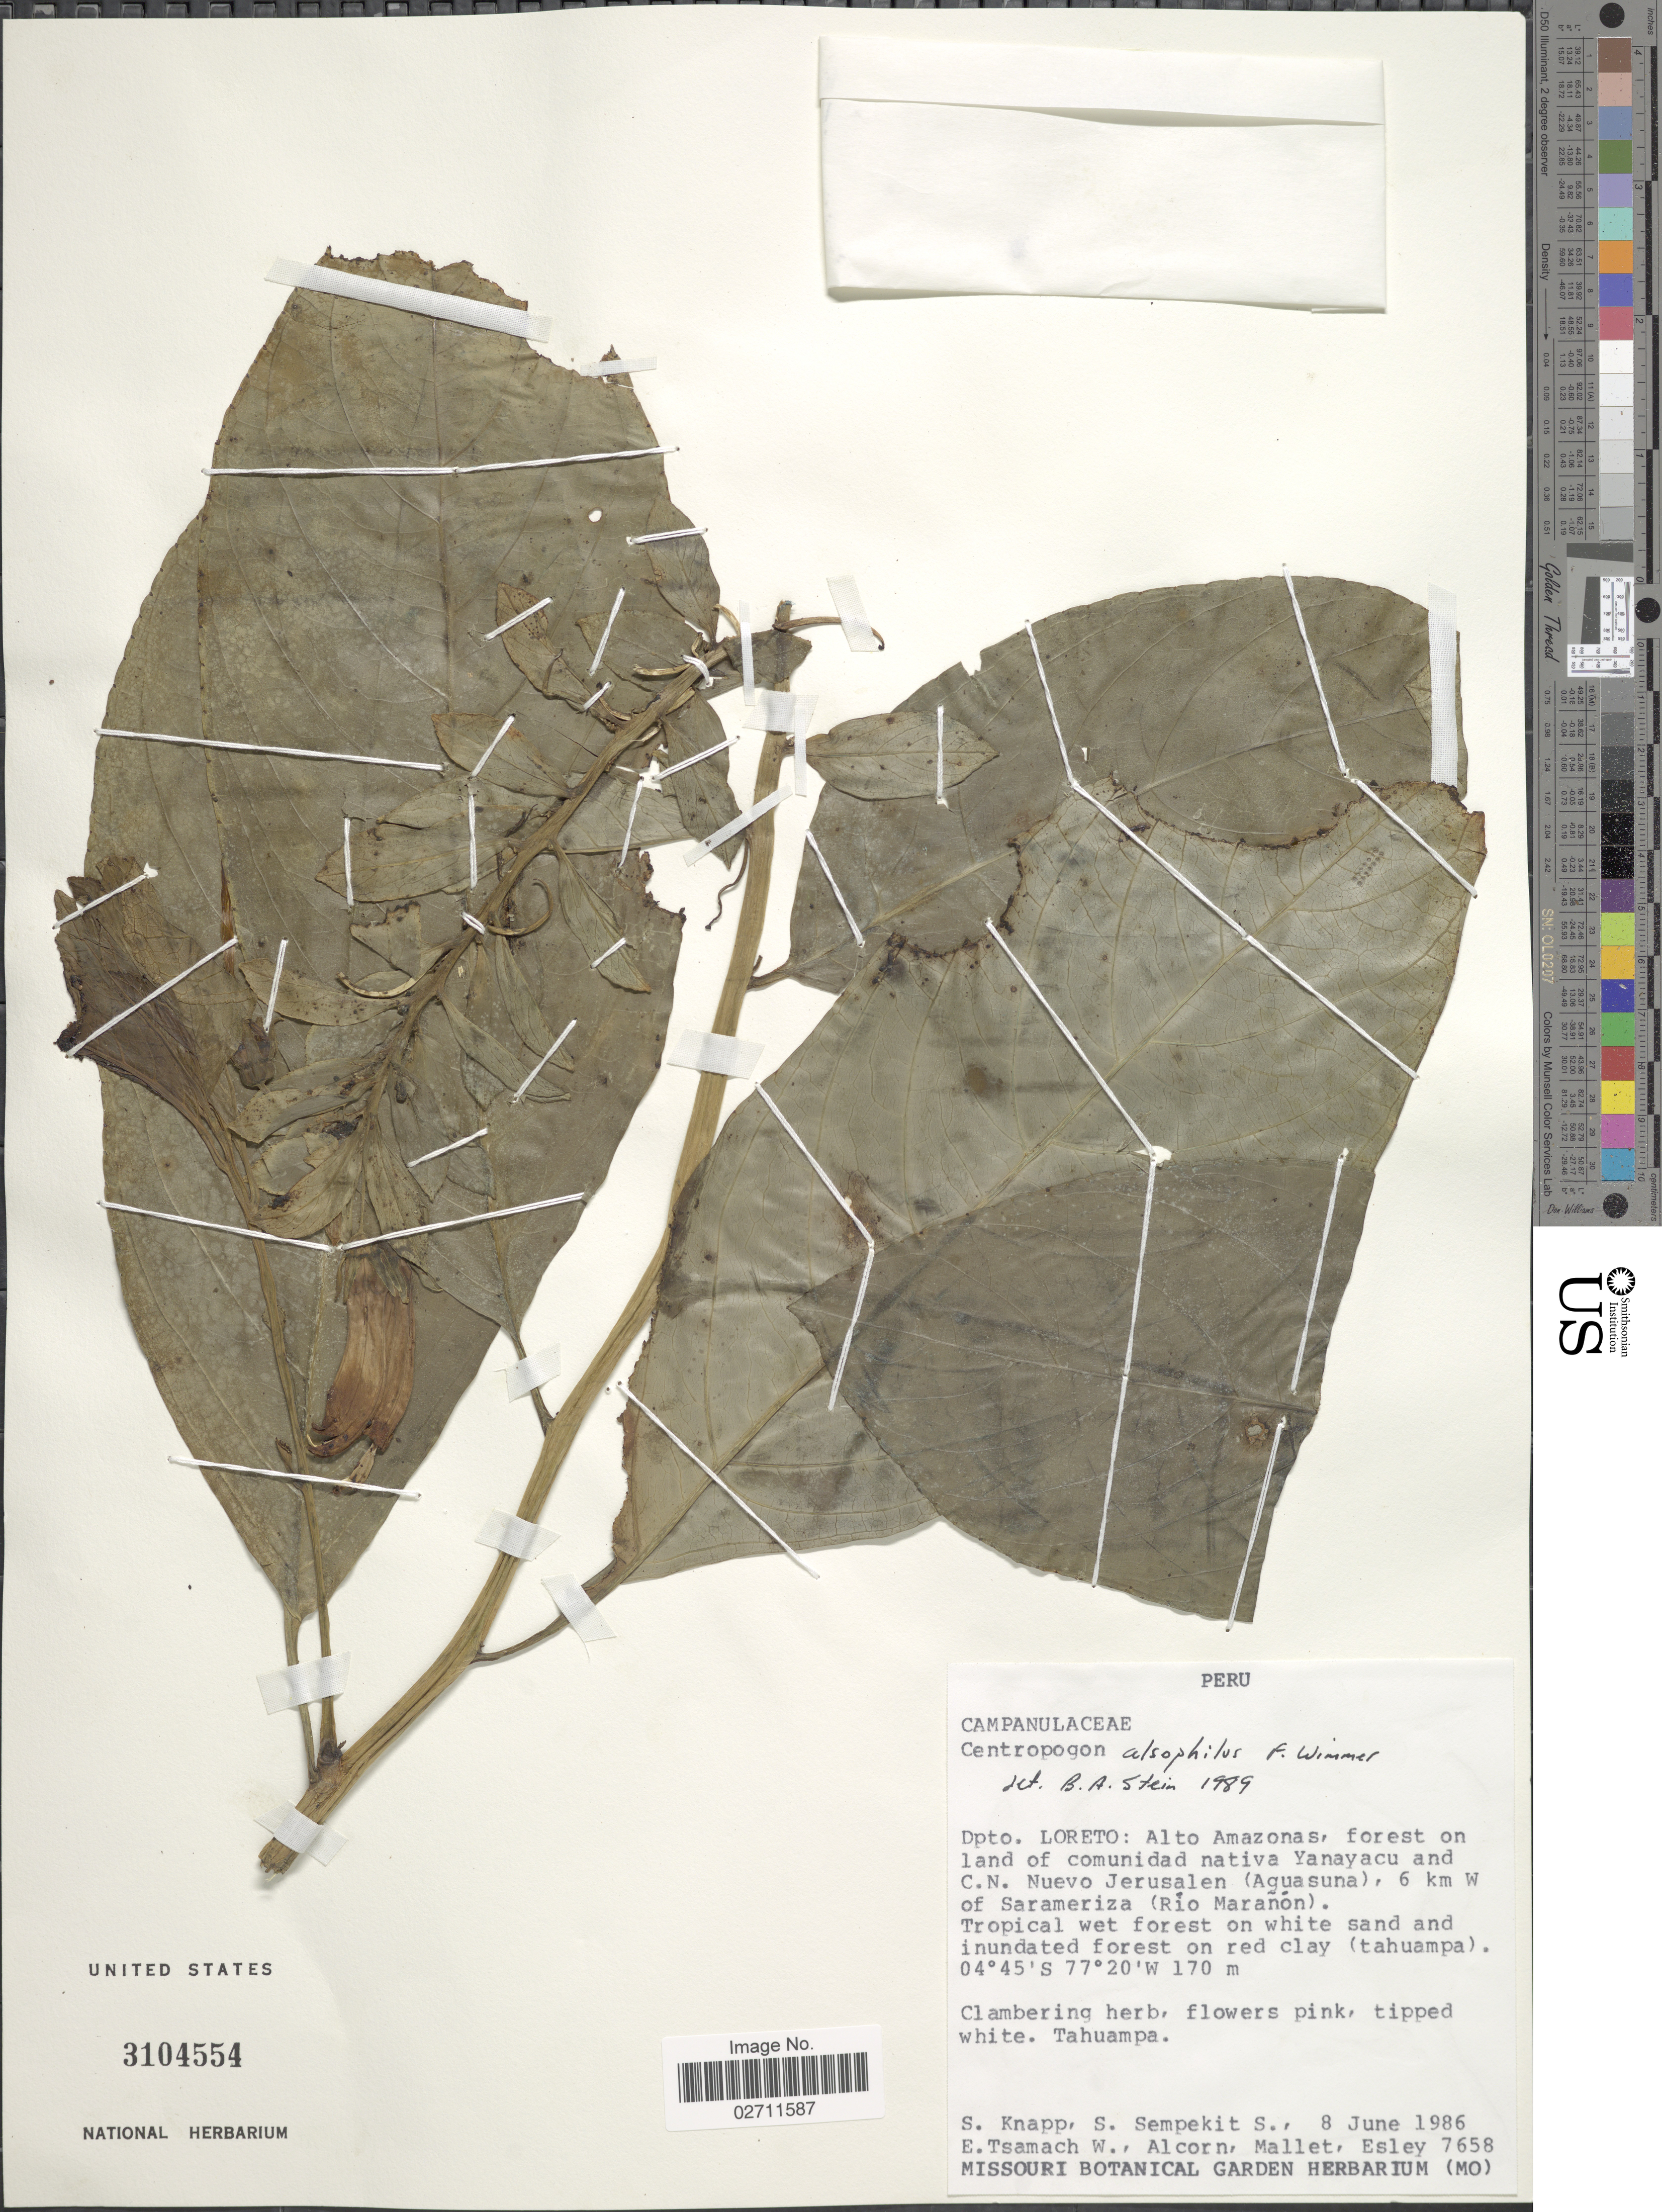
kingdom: Plantae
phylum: Tracheophyta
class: Magnoliopsida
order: Asterales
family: Campanulaceae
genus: Centropogon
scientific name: Centropogon alsophilus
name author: E. Wimm. in J.F. Macbr.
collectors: S. Knapp, S. Sempekit S., E. Tsamach W., Alcorn & et al.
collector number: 7658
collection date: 1986-06-08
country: Peru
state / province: Loreto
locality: Alto Amazonas.. forest on land of comunidad nativa Yanayacu and C.N. Nuevo Jerusalen (Aguasuna) 6 km W of Sarameriza (Rio Maranon)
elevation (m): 170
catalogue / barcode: US 3104554